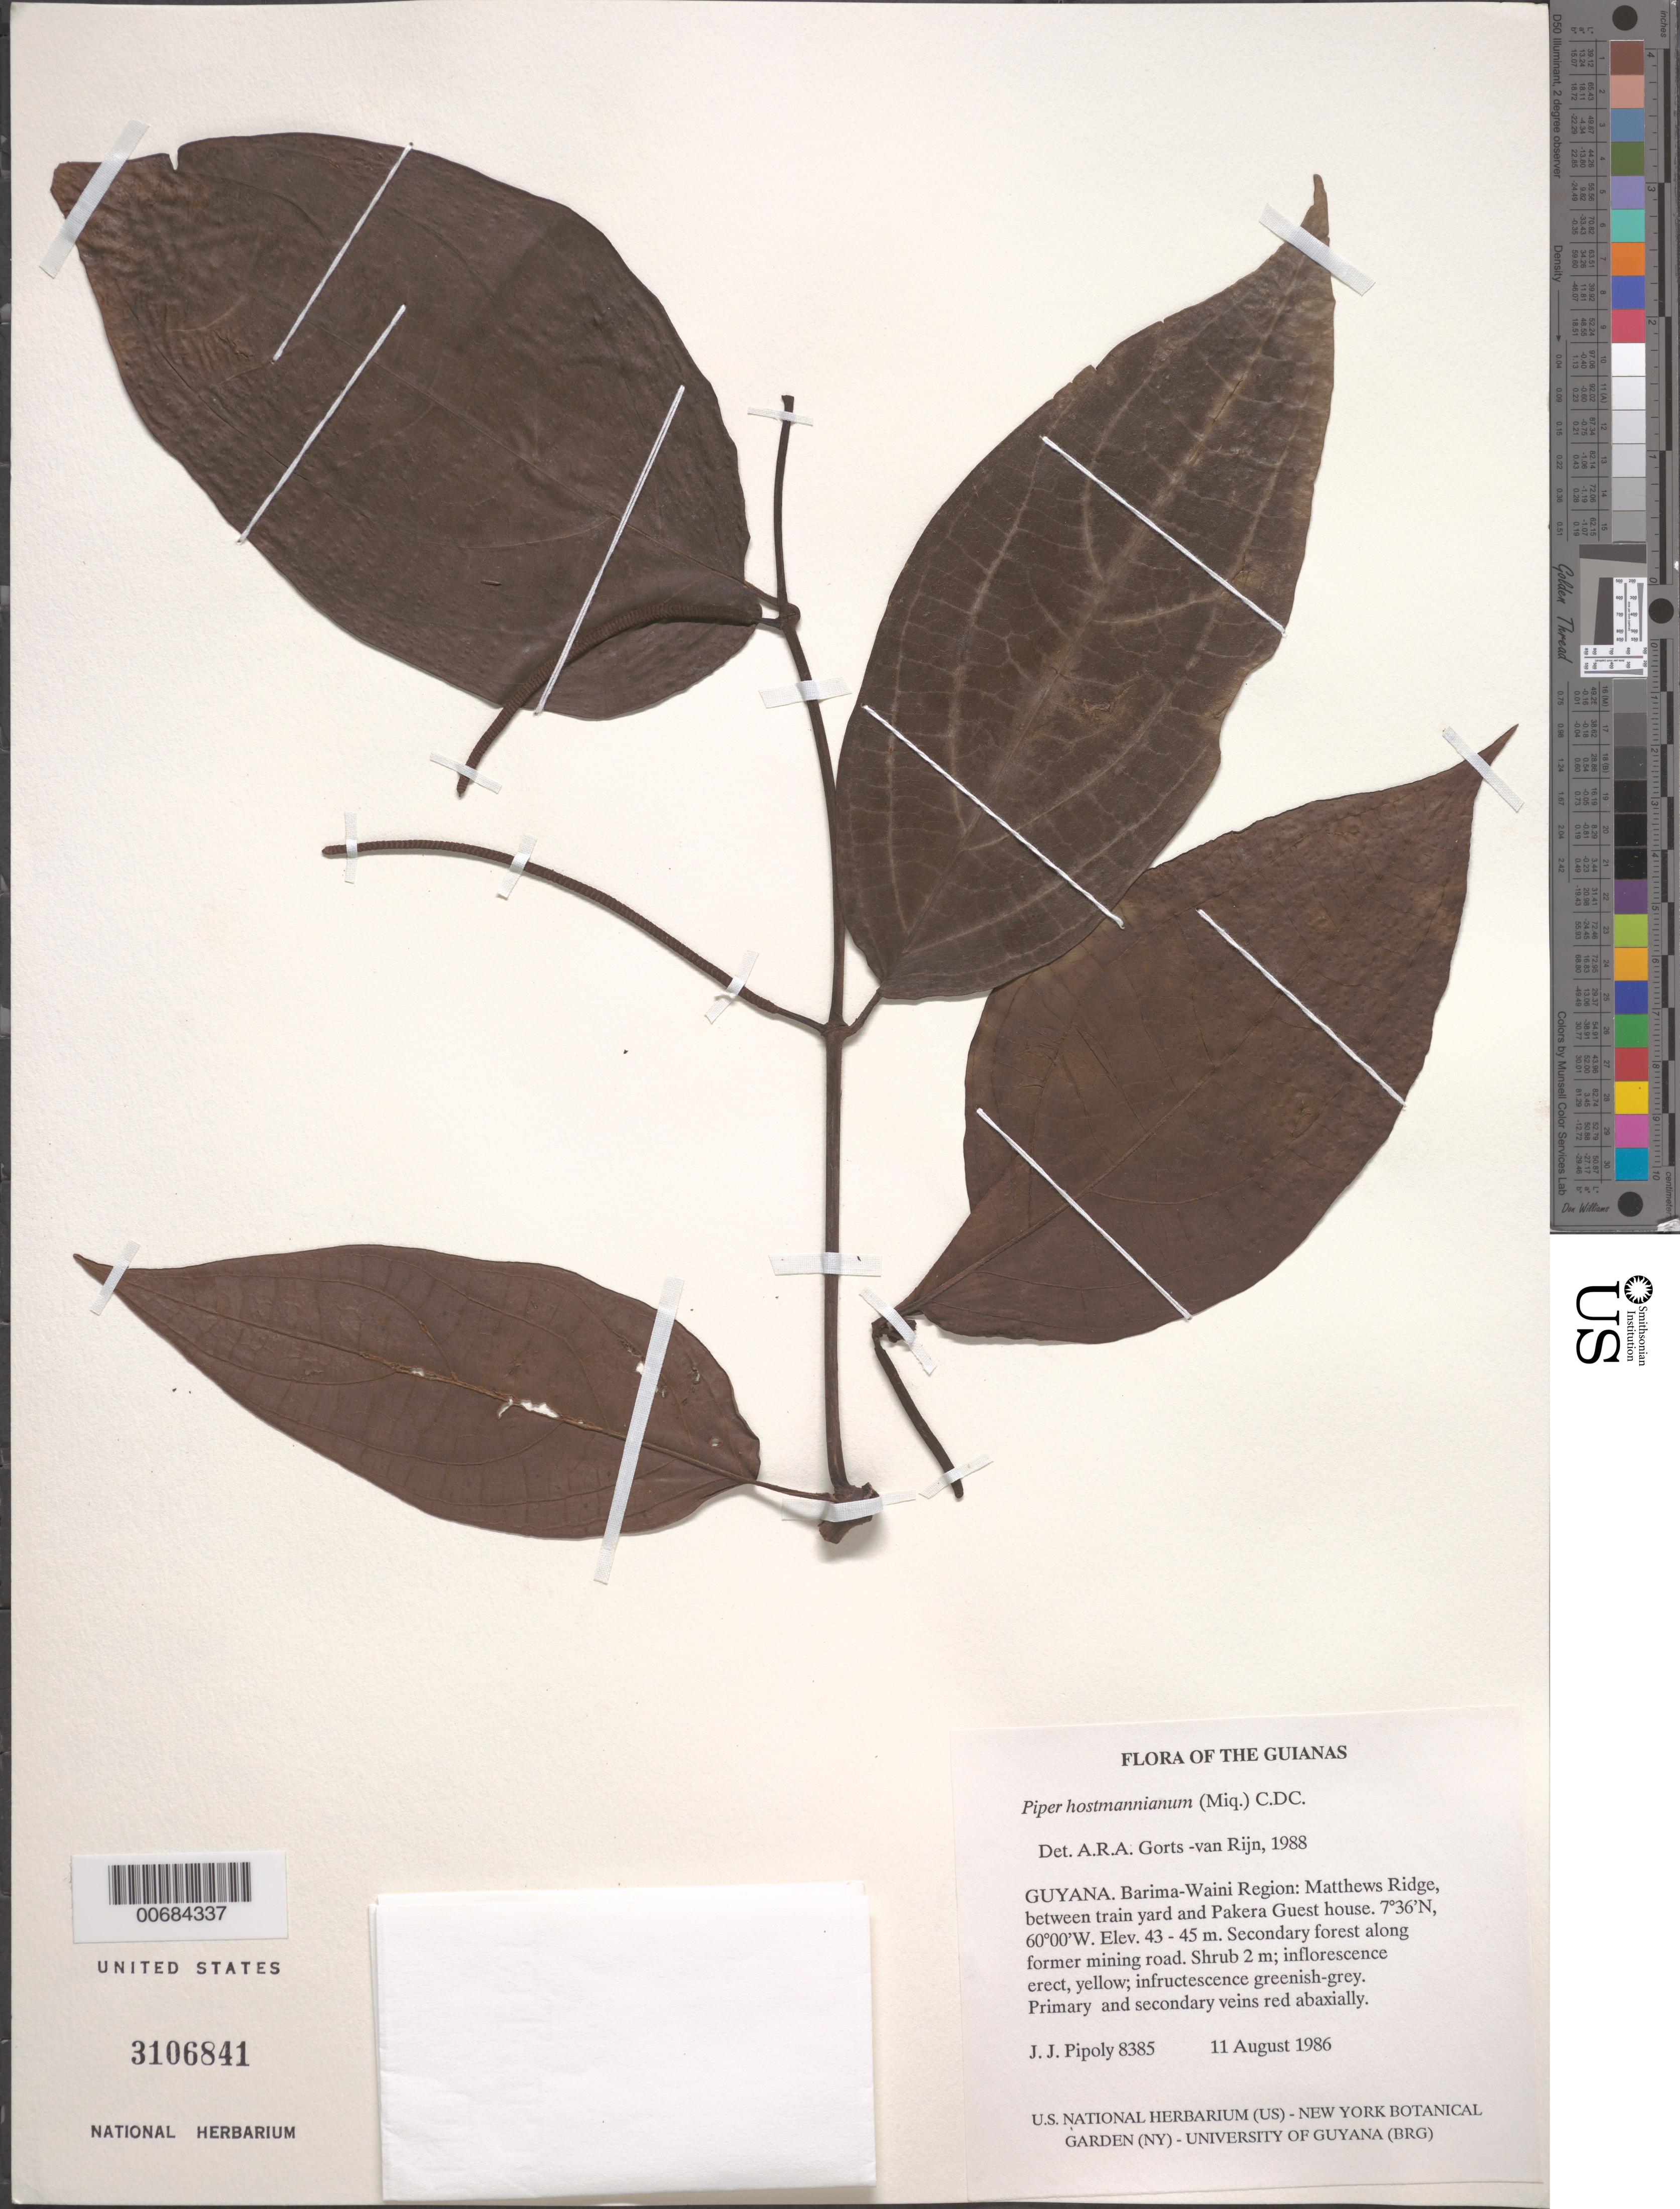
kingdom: Plantae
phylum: Tracheophyta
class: Magnoliopsida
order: Piperales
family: Piperaceae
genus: Piper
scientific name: Piper hostmannianum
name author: (Miq.) C. DC.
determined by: Görts-van Rijn, A. R. A.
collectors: J. J. Pipoly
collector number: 8385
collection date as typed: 11 August 1986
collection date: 1986-08-11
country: Guyana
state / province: Barima-Waini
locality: Matthews Ridge, between train yard and Pakera Guest house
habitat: Secondary forest along former mining road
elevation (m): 45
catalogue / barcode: US 3106841